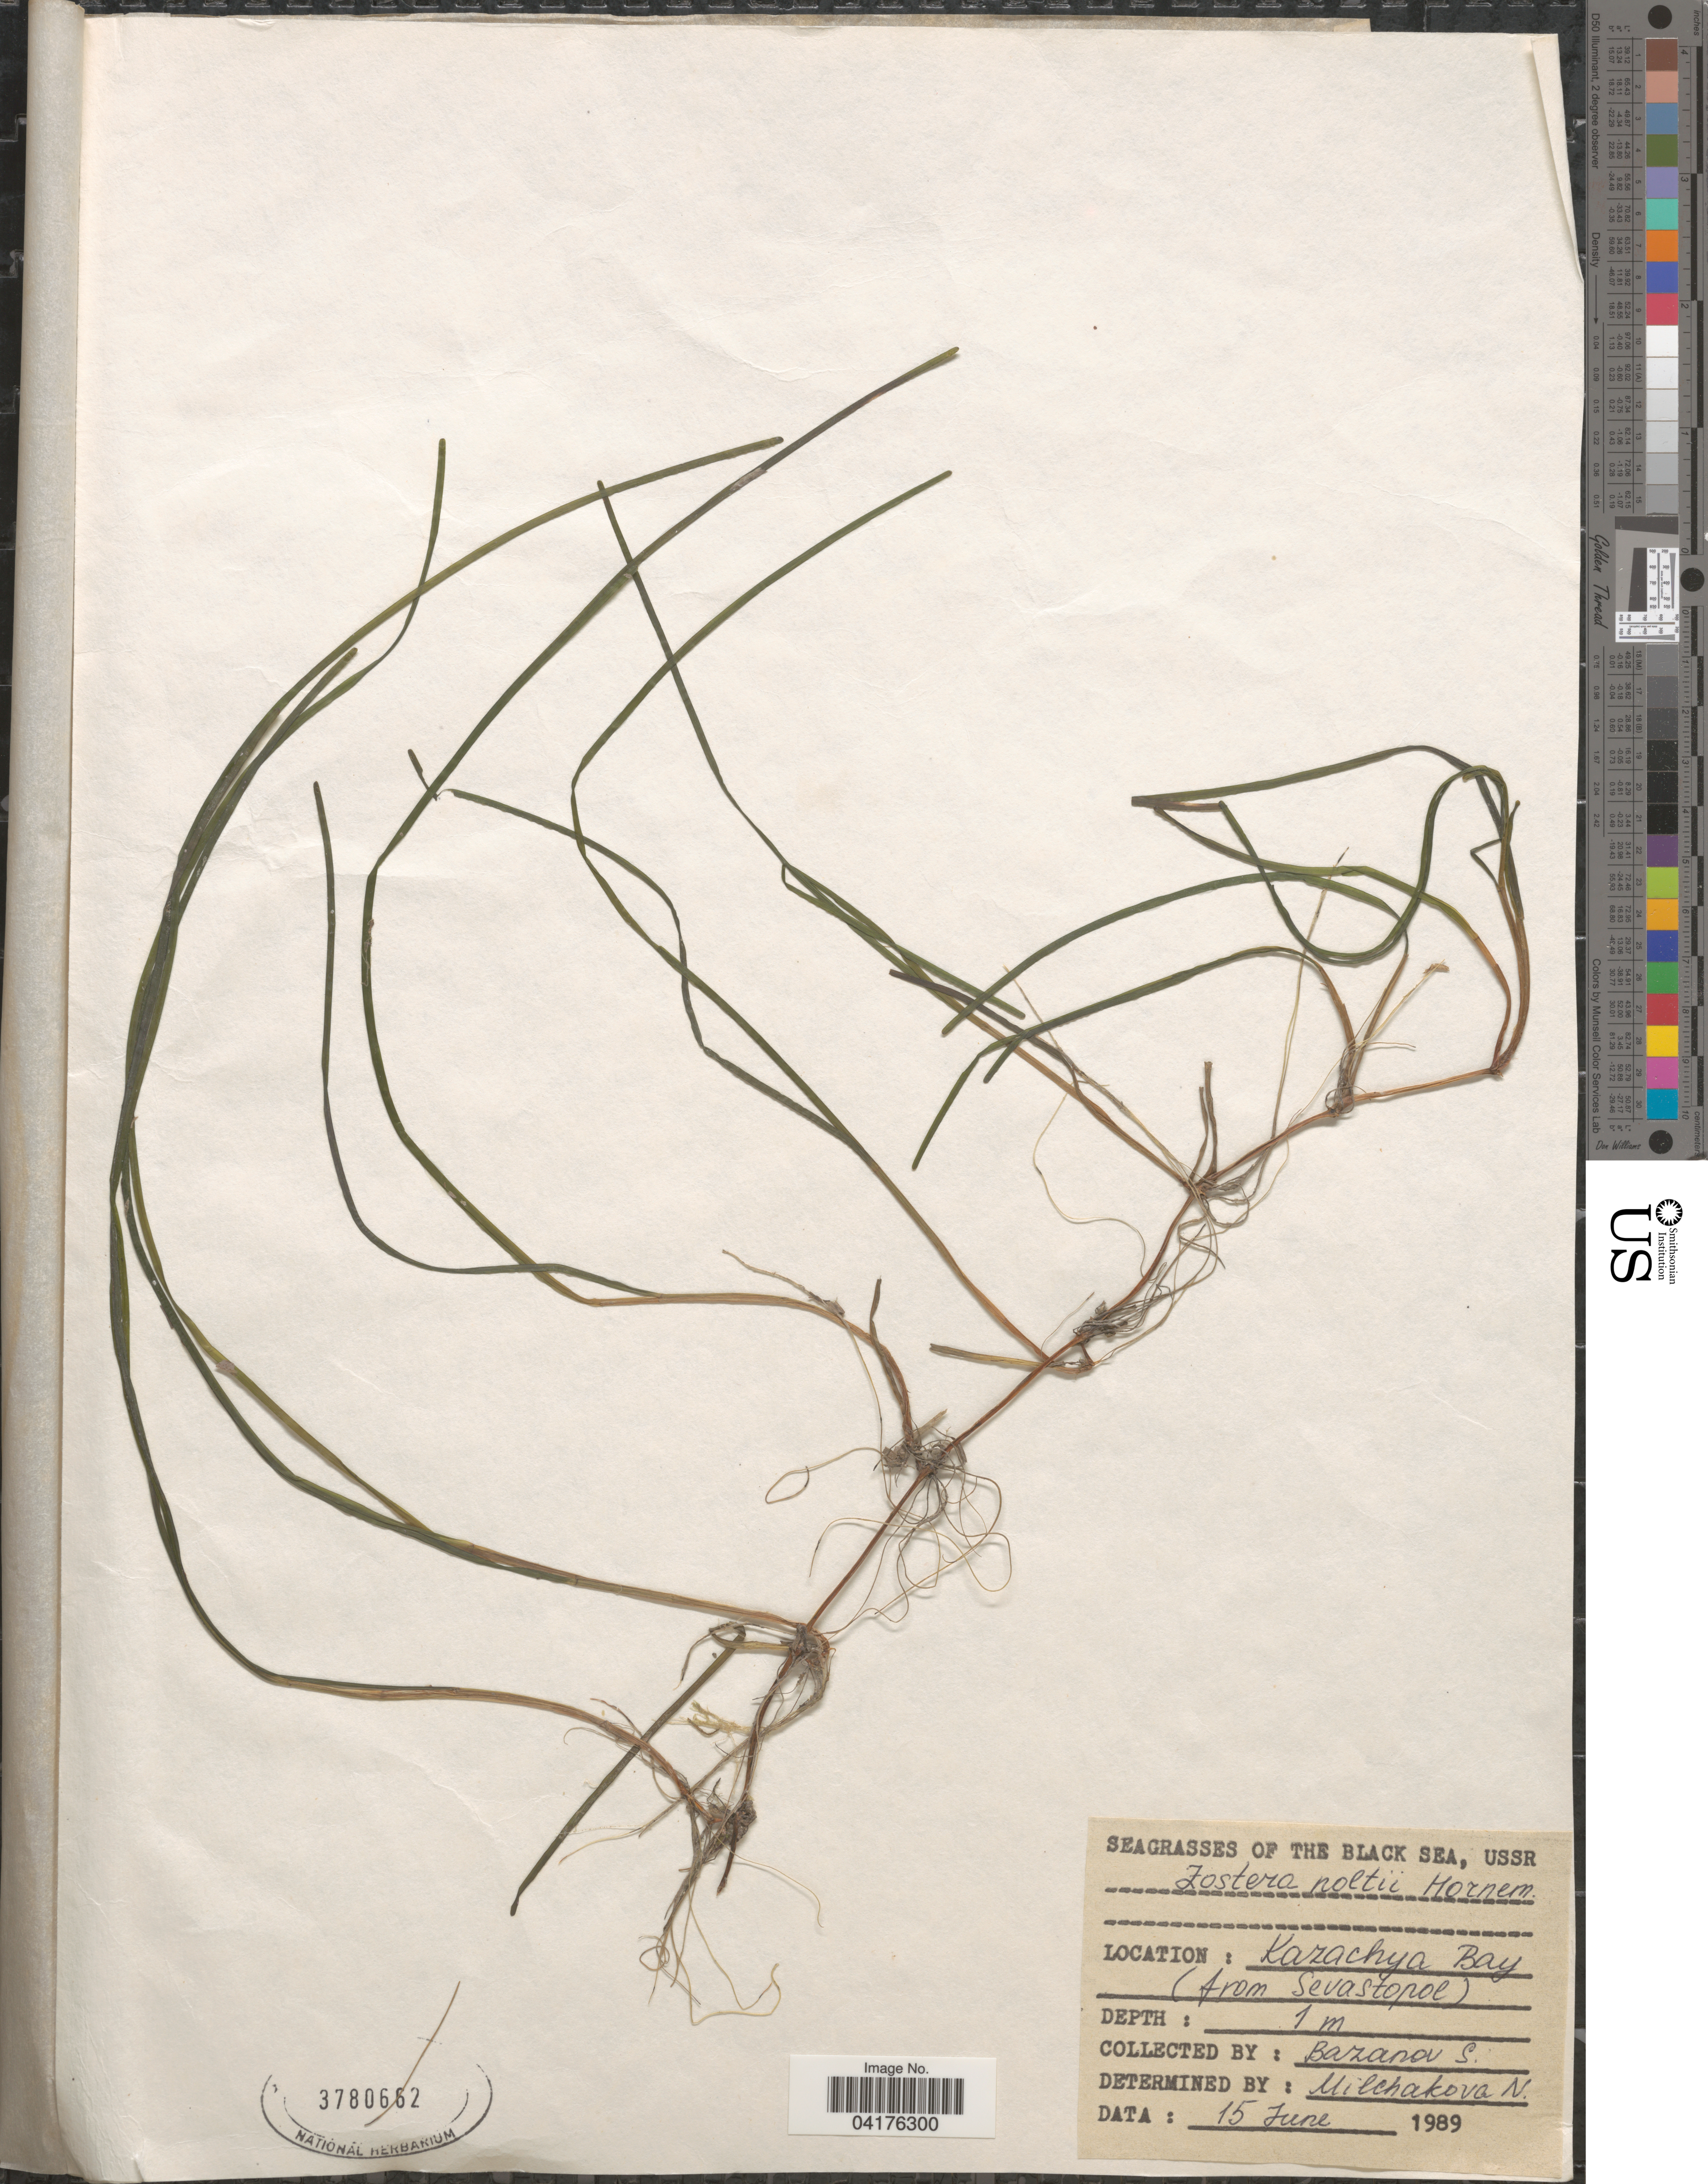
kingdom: Plantae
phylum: Tracheophyta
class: Liliopsida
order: Alismatales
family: Zosteraceae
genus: Zostera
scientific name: Zostera noltii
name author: Hornem.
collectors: S. Bazanov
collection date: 1989-06-15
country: Ukraine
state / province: Crimea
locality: The Black Sea, USSR. Kazachya Bay (from Sevastopol).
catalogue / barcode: US 3780662